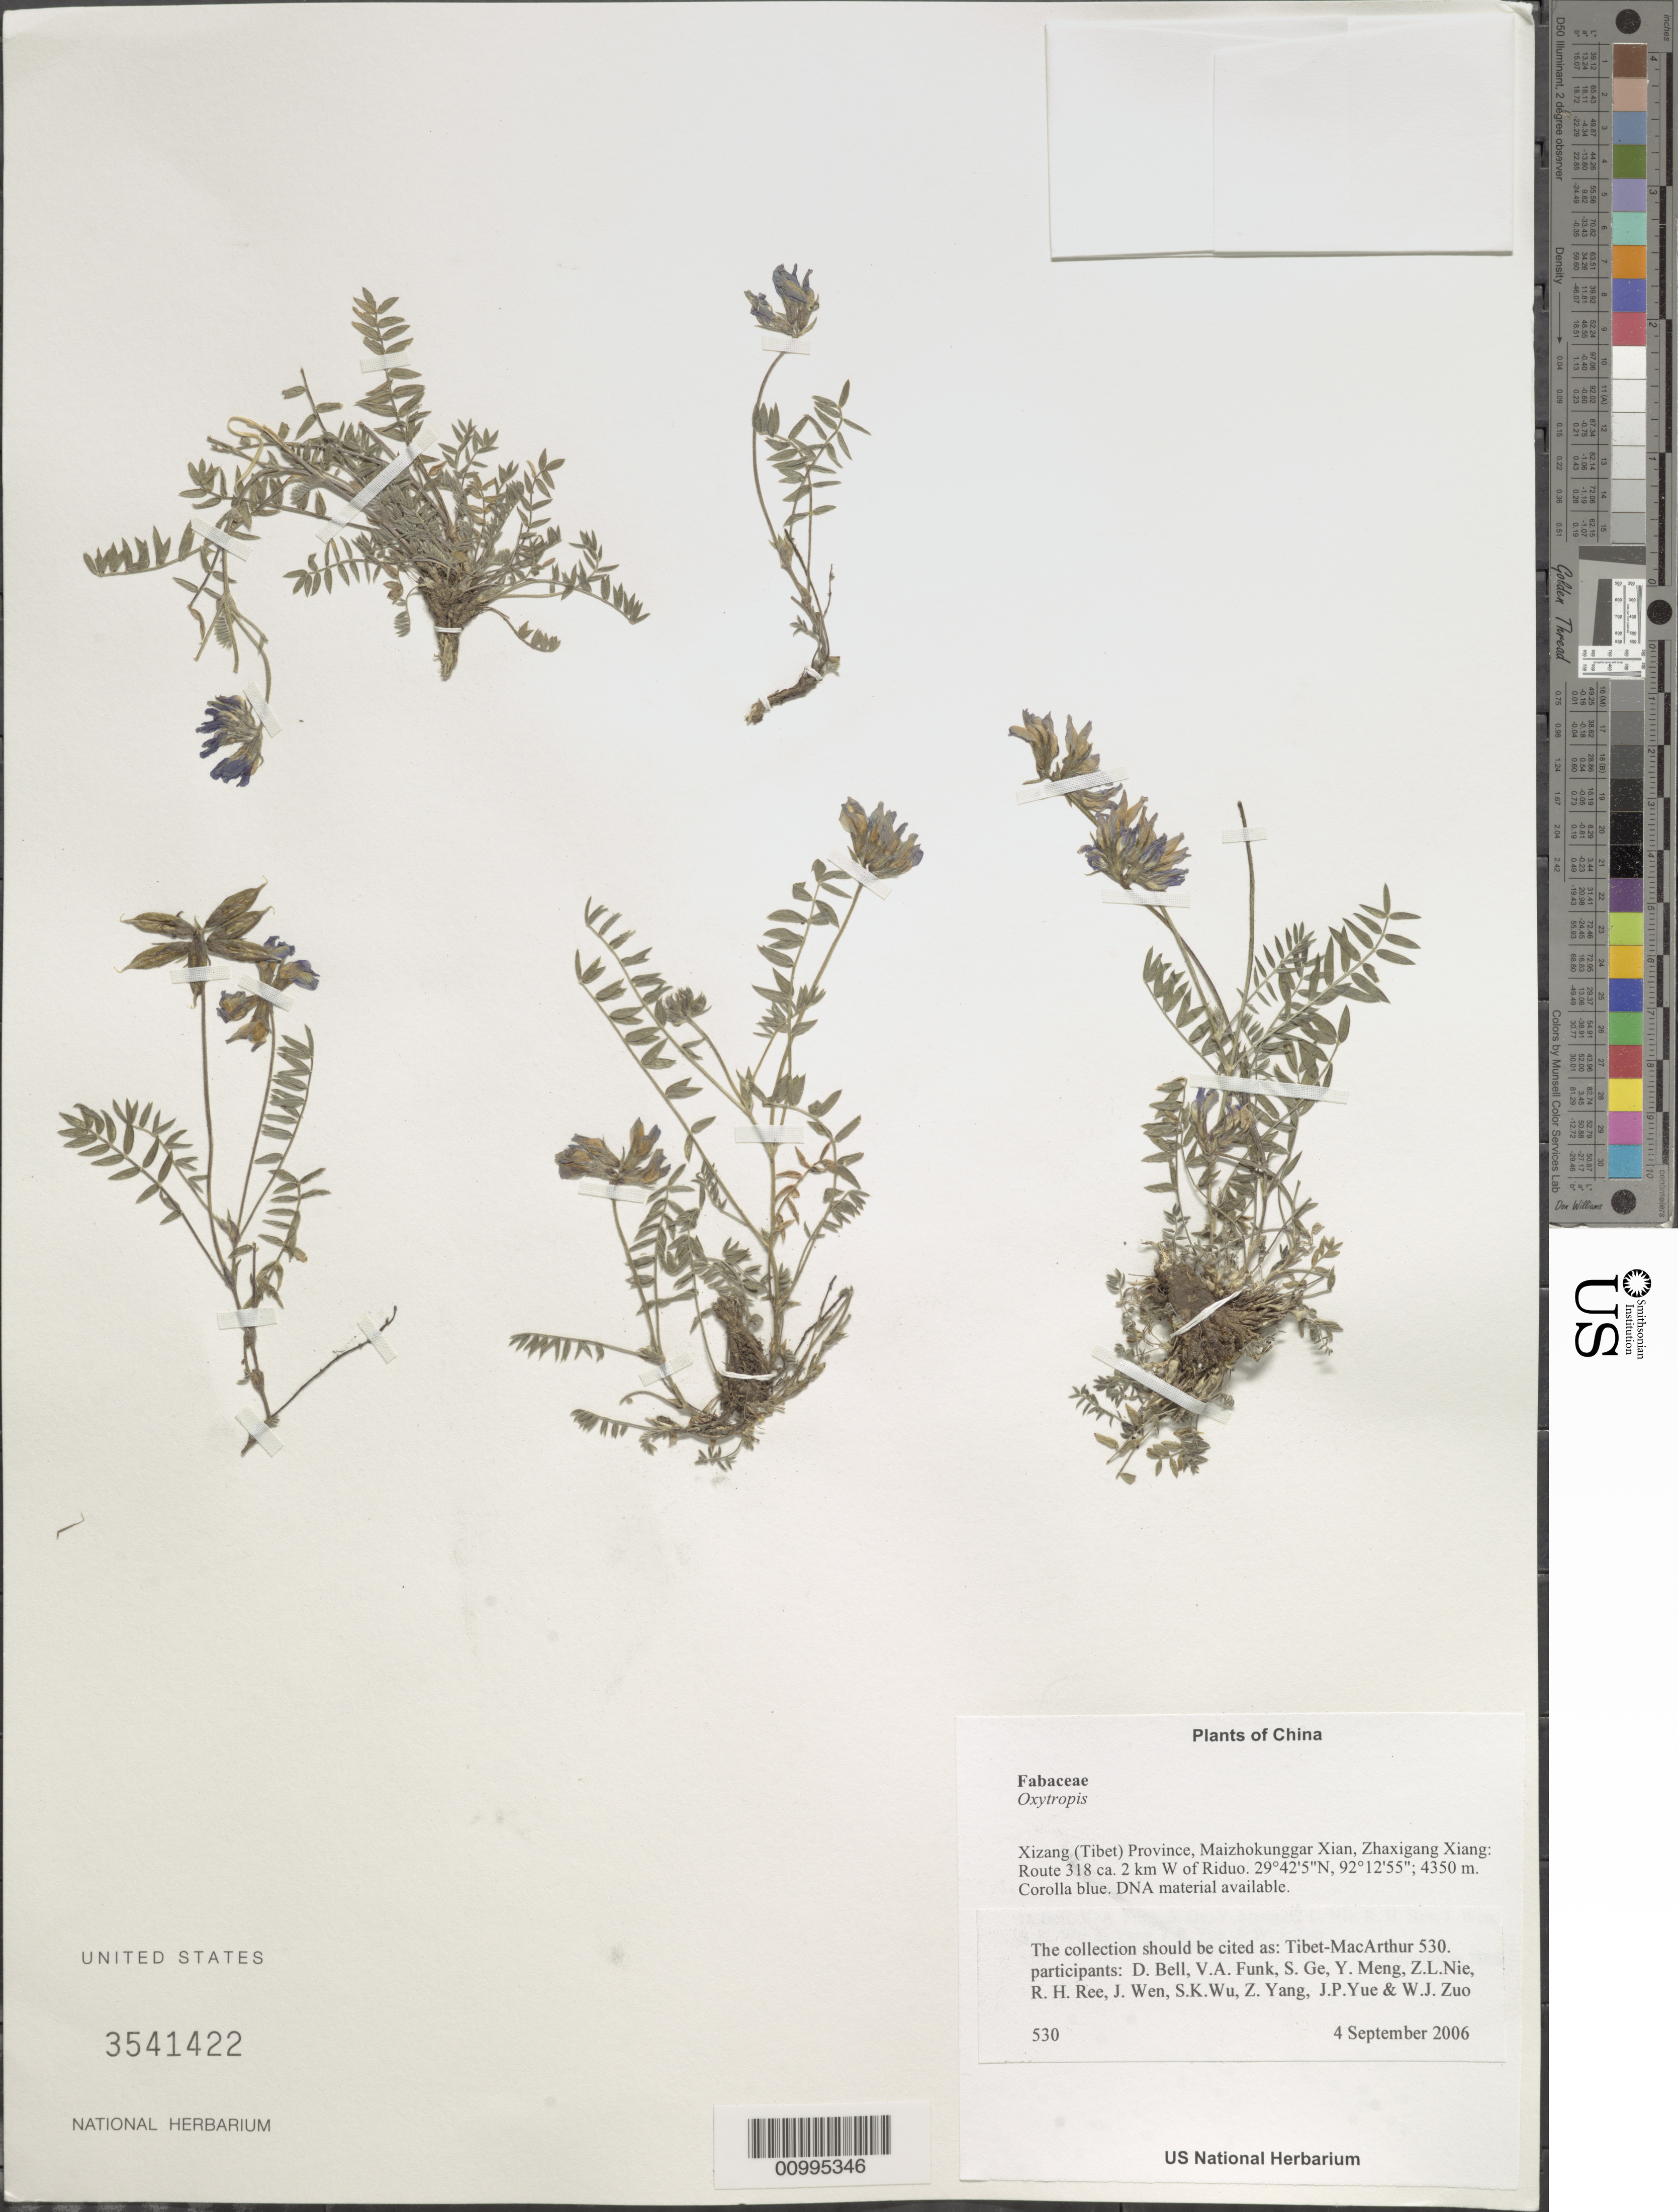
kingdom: Plantae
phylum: Tracheophyta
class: Magnoliopsida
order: Fabales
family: Fabaceae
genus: Oxytropis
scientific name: Oxytropis sp.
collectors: Tibet-MacArthur, D. A. Bell, V. Funk, S. Ge, Y. Meng, Z. Nie, R. Ree, J. Wen, S. K. Wu, Z. Yang, J. Yue & W. Zuo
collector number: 530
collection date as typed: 04 Sep 2006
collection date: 2006-09-04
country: China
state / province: Xizang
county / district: Maizhokunggar Xian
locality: Zhaxigang Xiang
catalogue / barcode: US 3541422